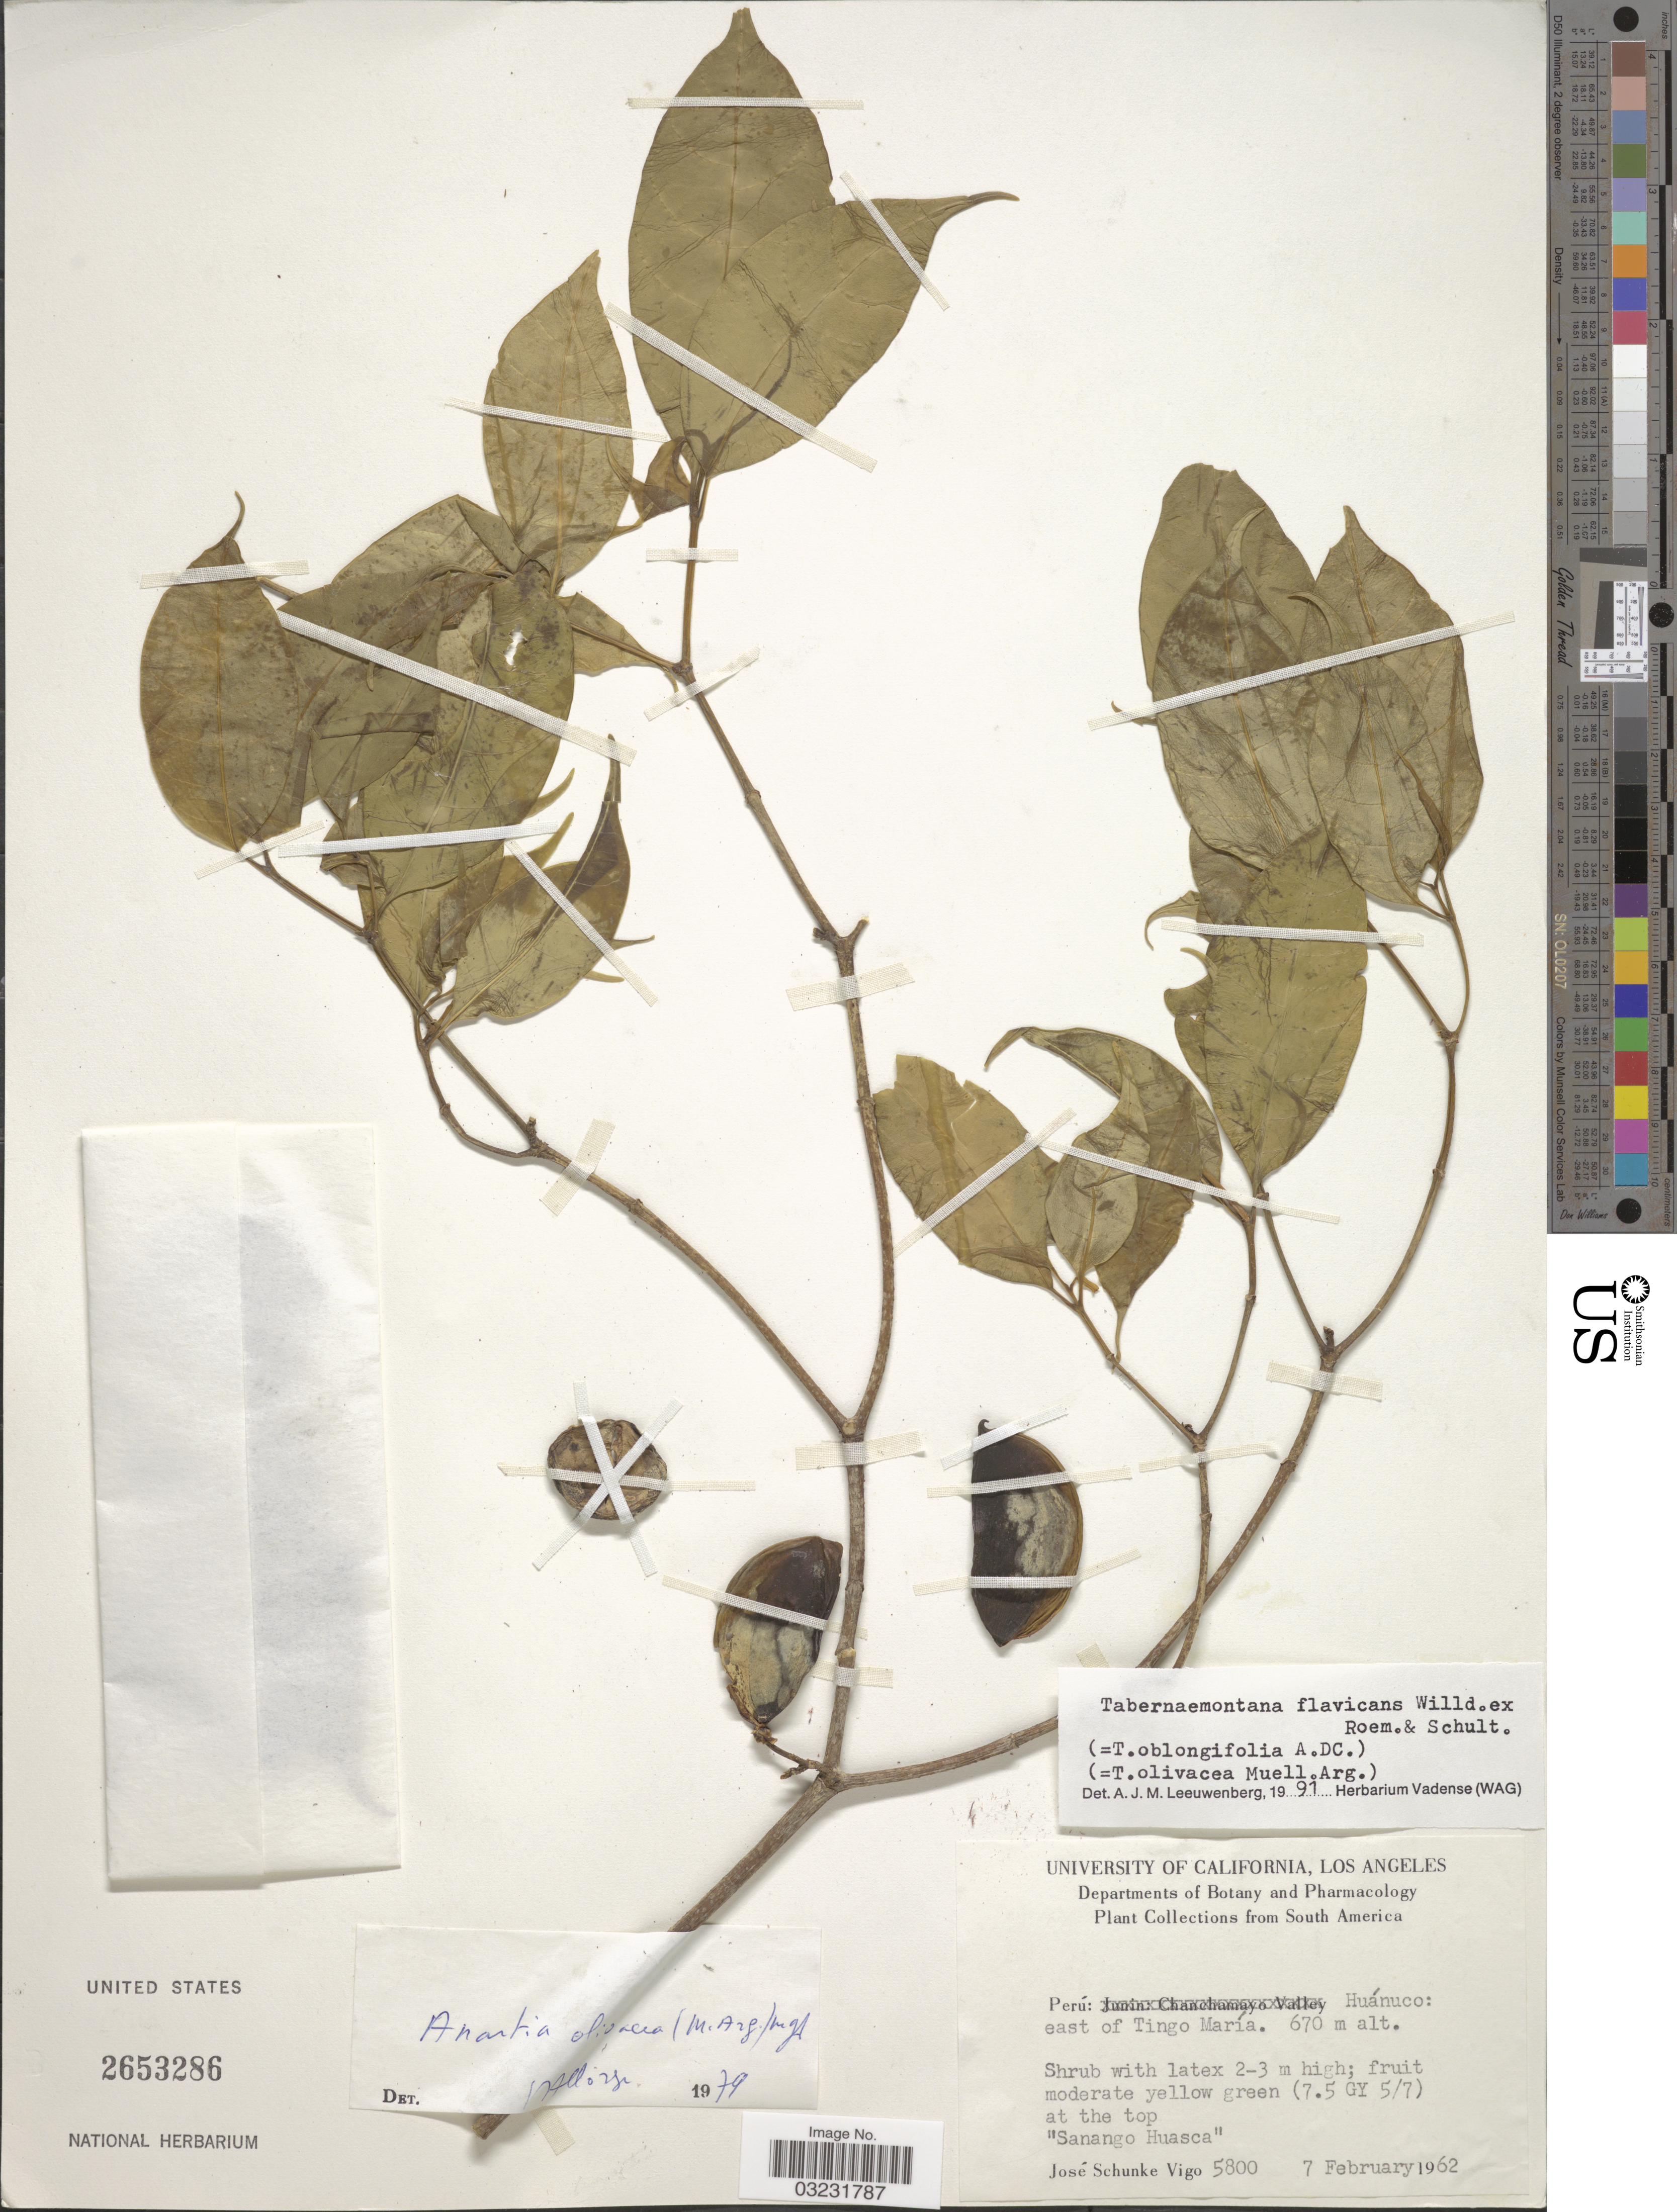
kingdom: Plantae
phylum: Tracheophyta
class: Magnoliopsida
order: Gentianales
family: Apocynaceae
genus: Tabernaemontana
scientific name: Tabernaemontana flavicans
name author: Willd. ex Roem. & Schult.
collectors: J. Schunke Vigo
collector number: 5800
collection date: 1962-02-07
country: Peru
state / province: Huánuco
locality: East of Tingo María.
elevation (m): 670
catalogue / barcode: US 2653286